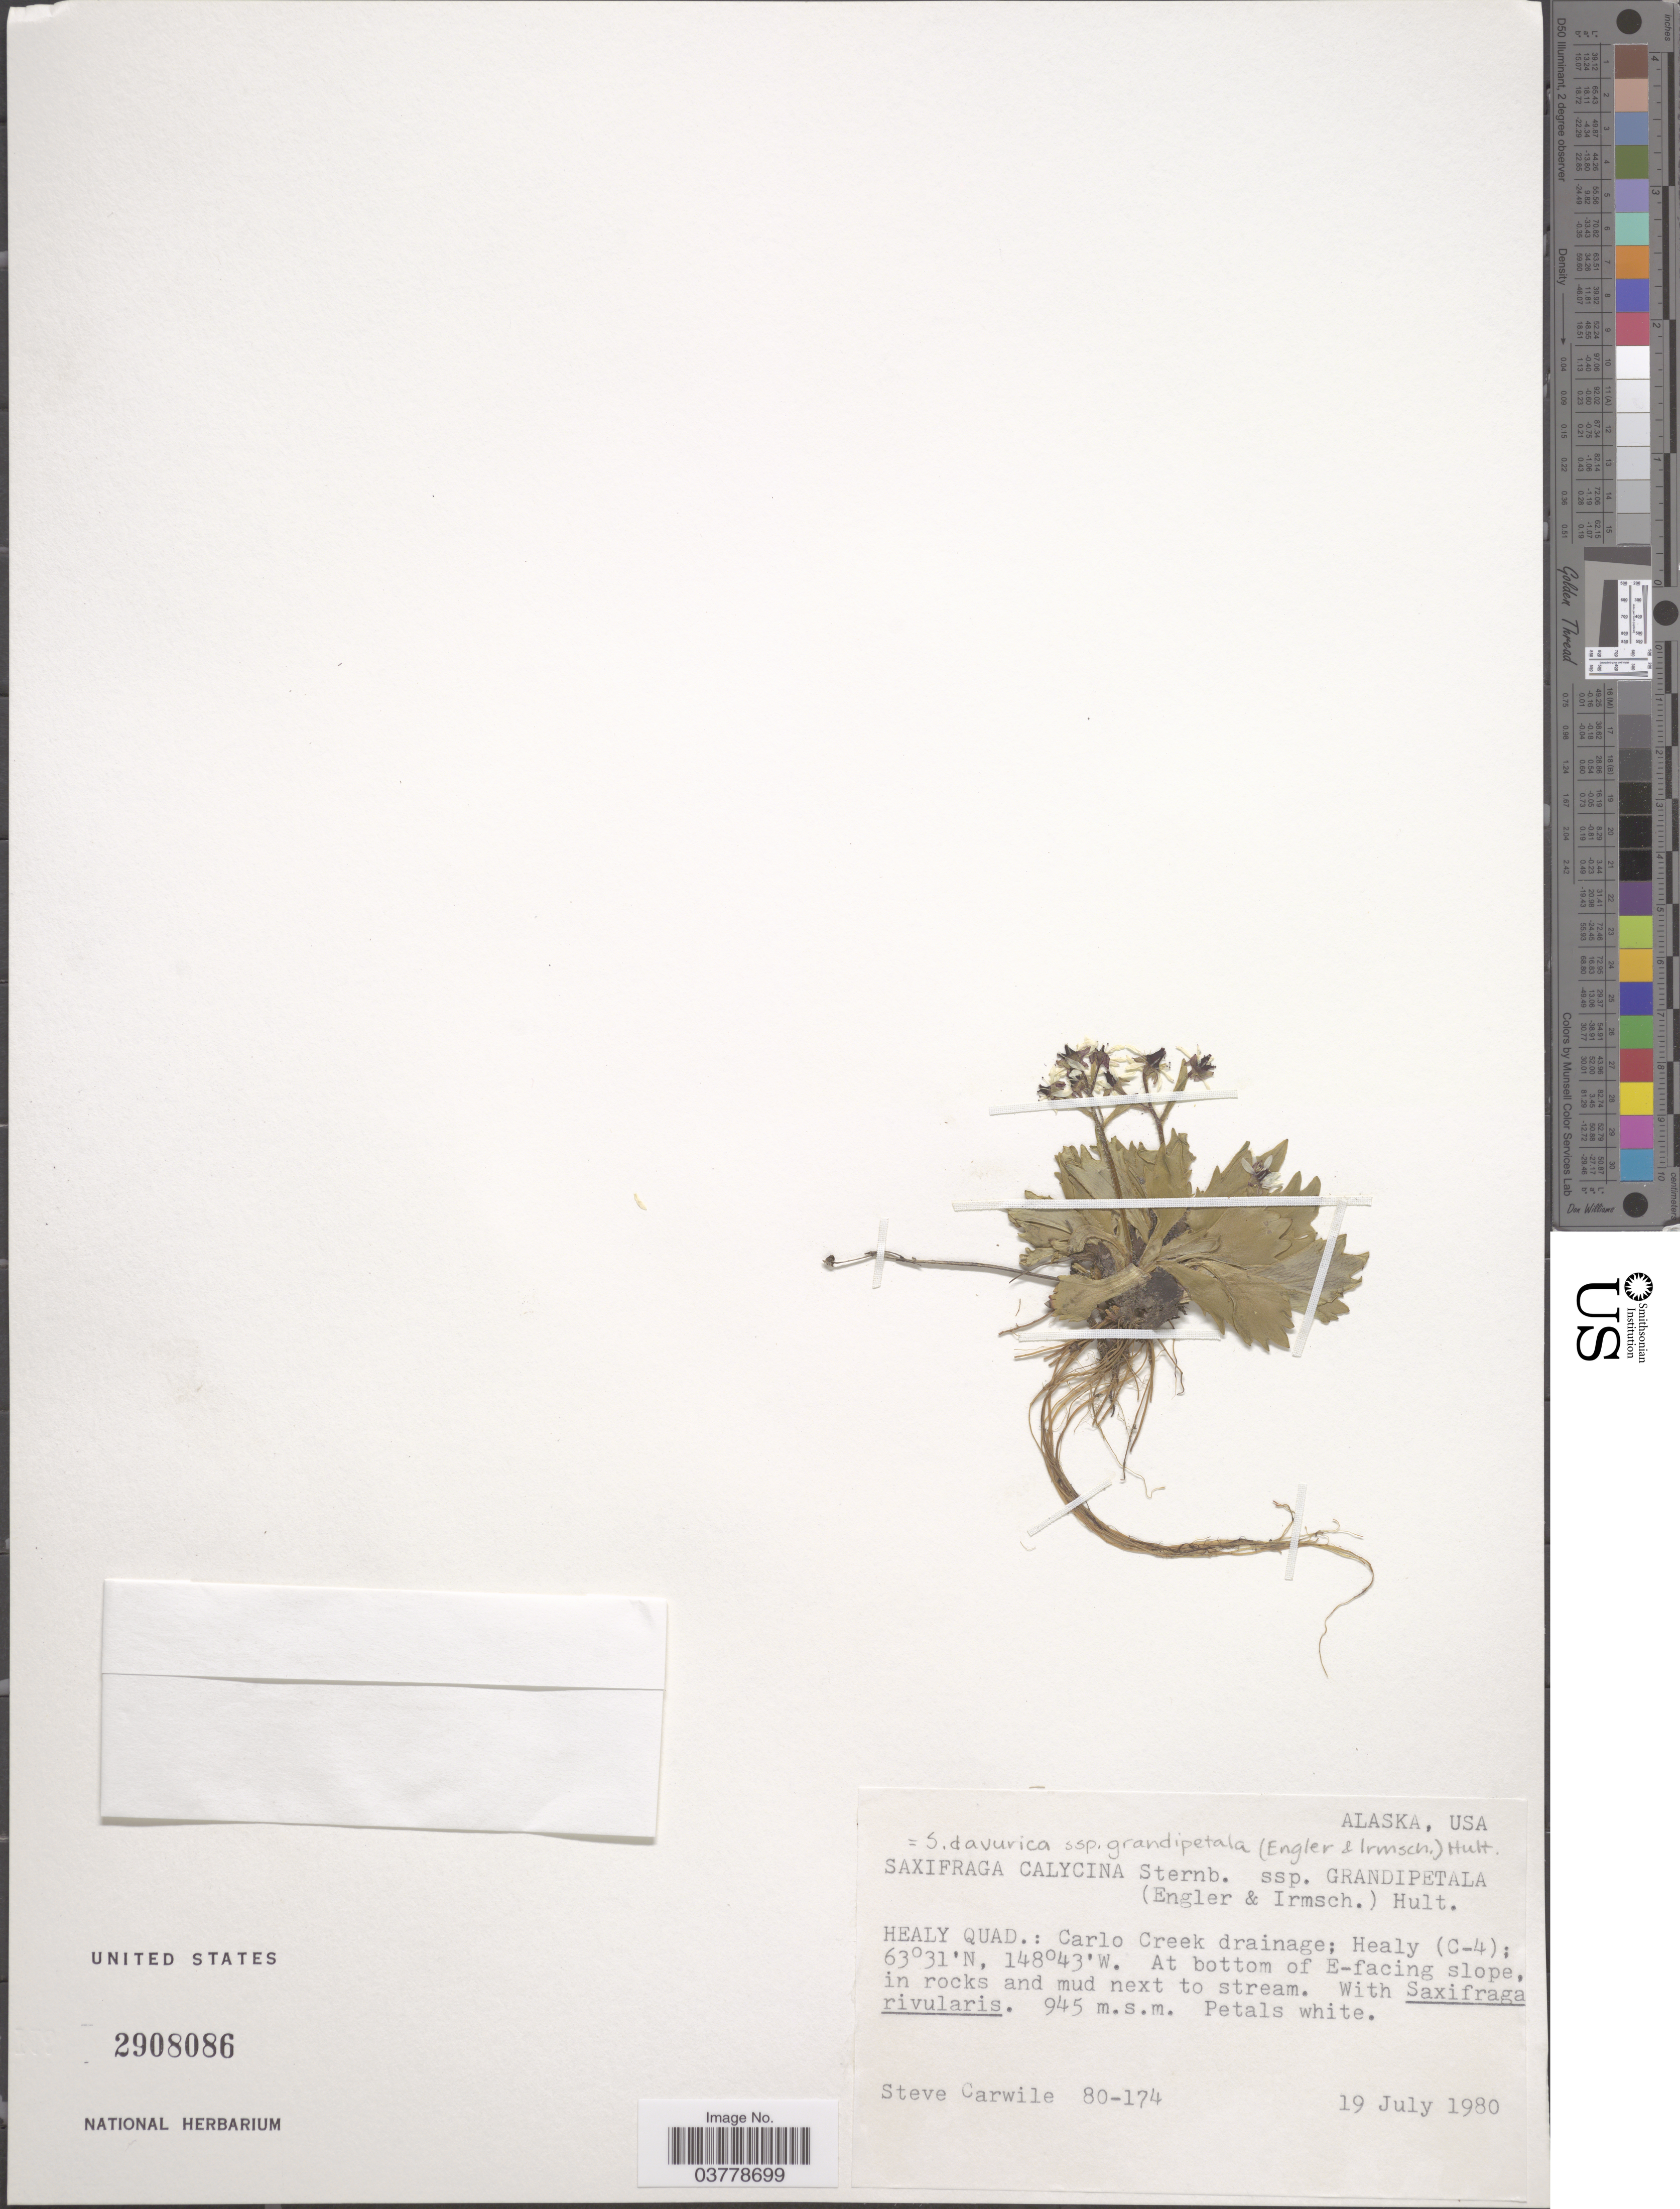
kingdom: Plantae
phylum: Tracheophyta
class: Magnoliopsida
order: Saxifragales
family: Saxifragaceae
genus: Micranthes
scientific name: Micranthes calycina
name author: (Sternb.) Gornall & H. Ohba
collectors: S. Carwile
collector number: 80-174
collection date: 1980-07-19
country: United States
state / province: Alaska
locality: Healy Quad.: Carlo Creek drainage; Healy (C-4); At bottom of E-facing slope.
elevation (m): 945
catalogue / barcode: US 2908086